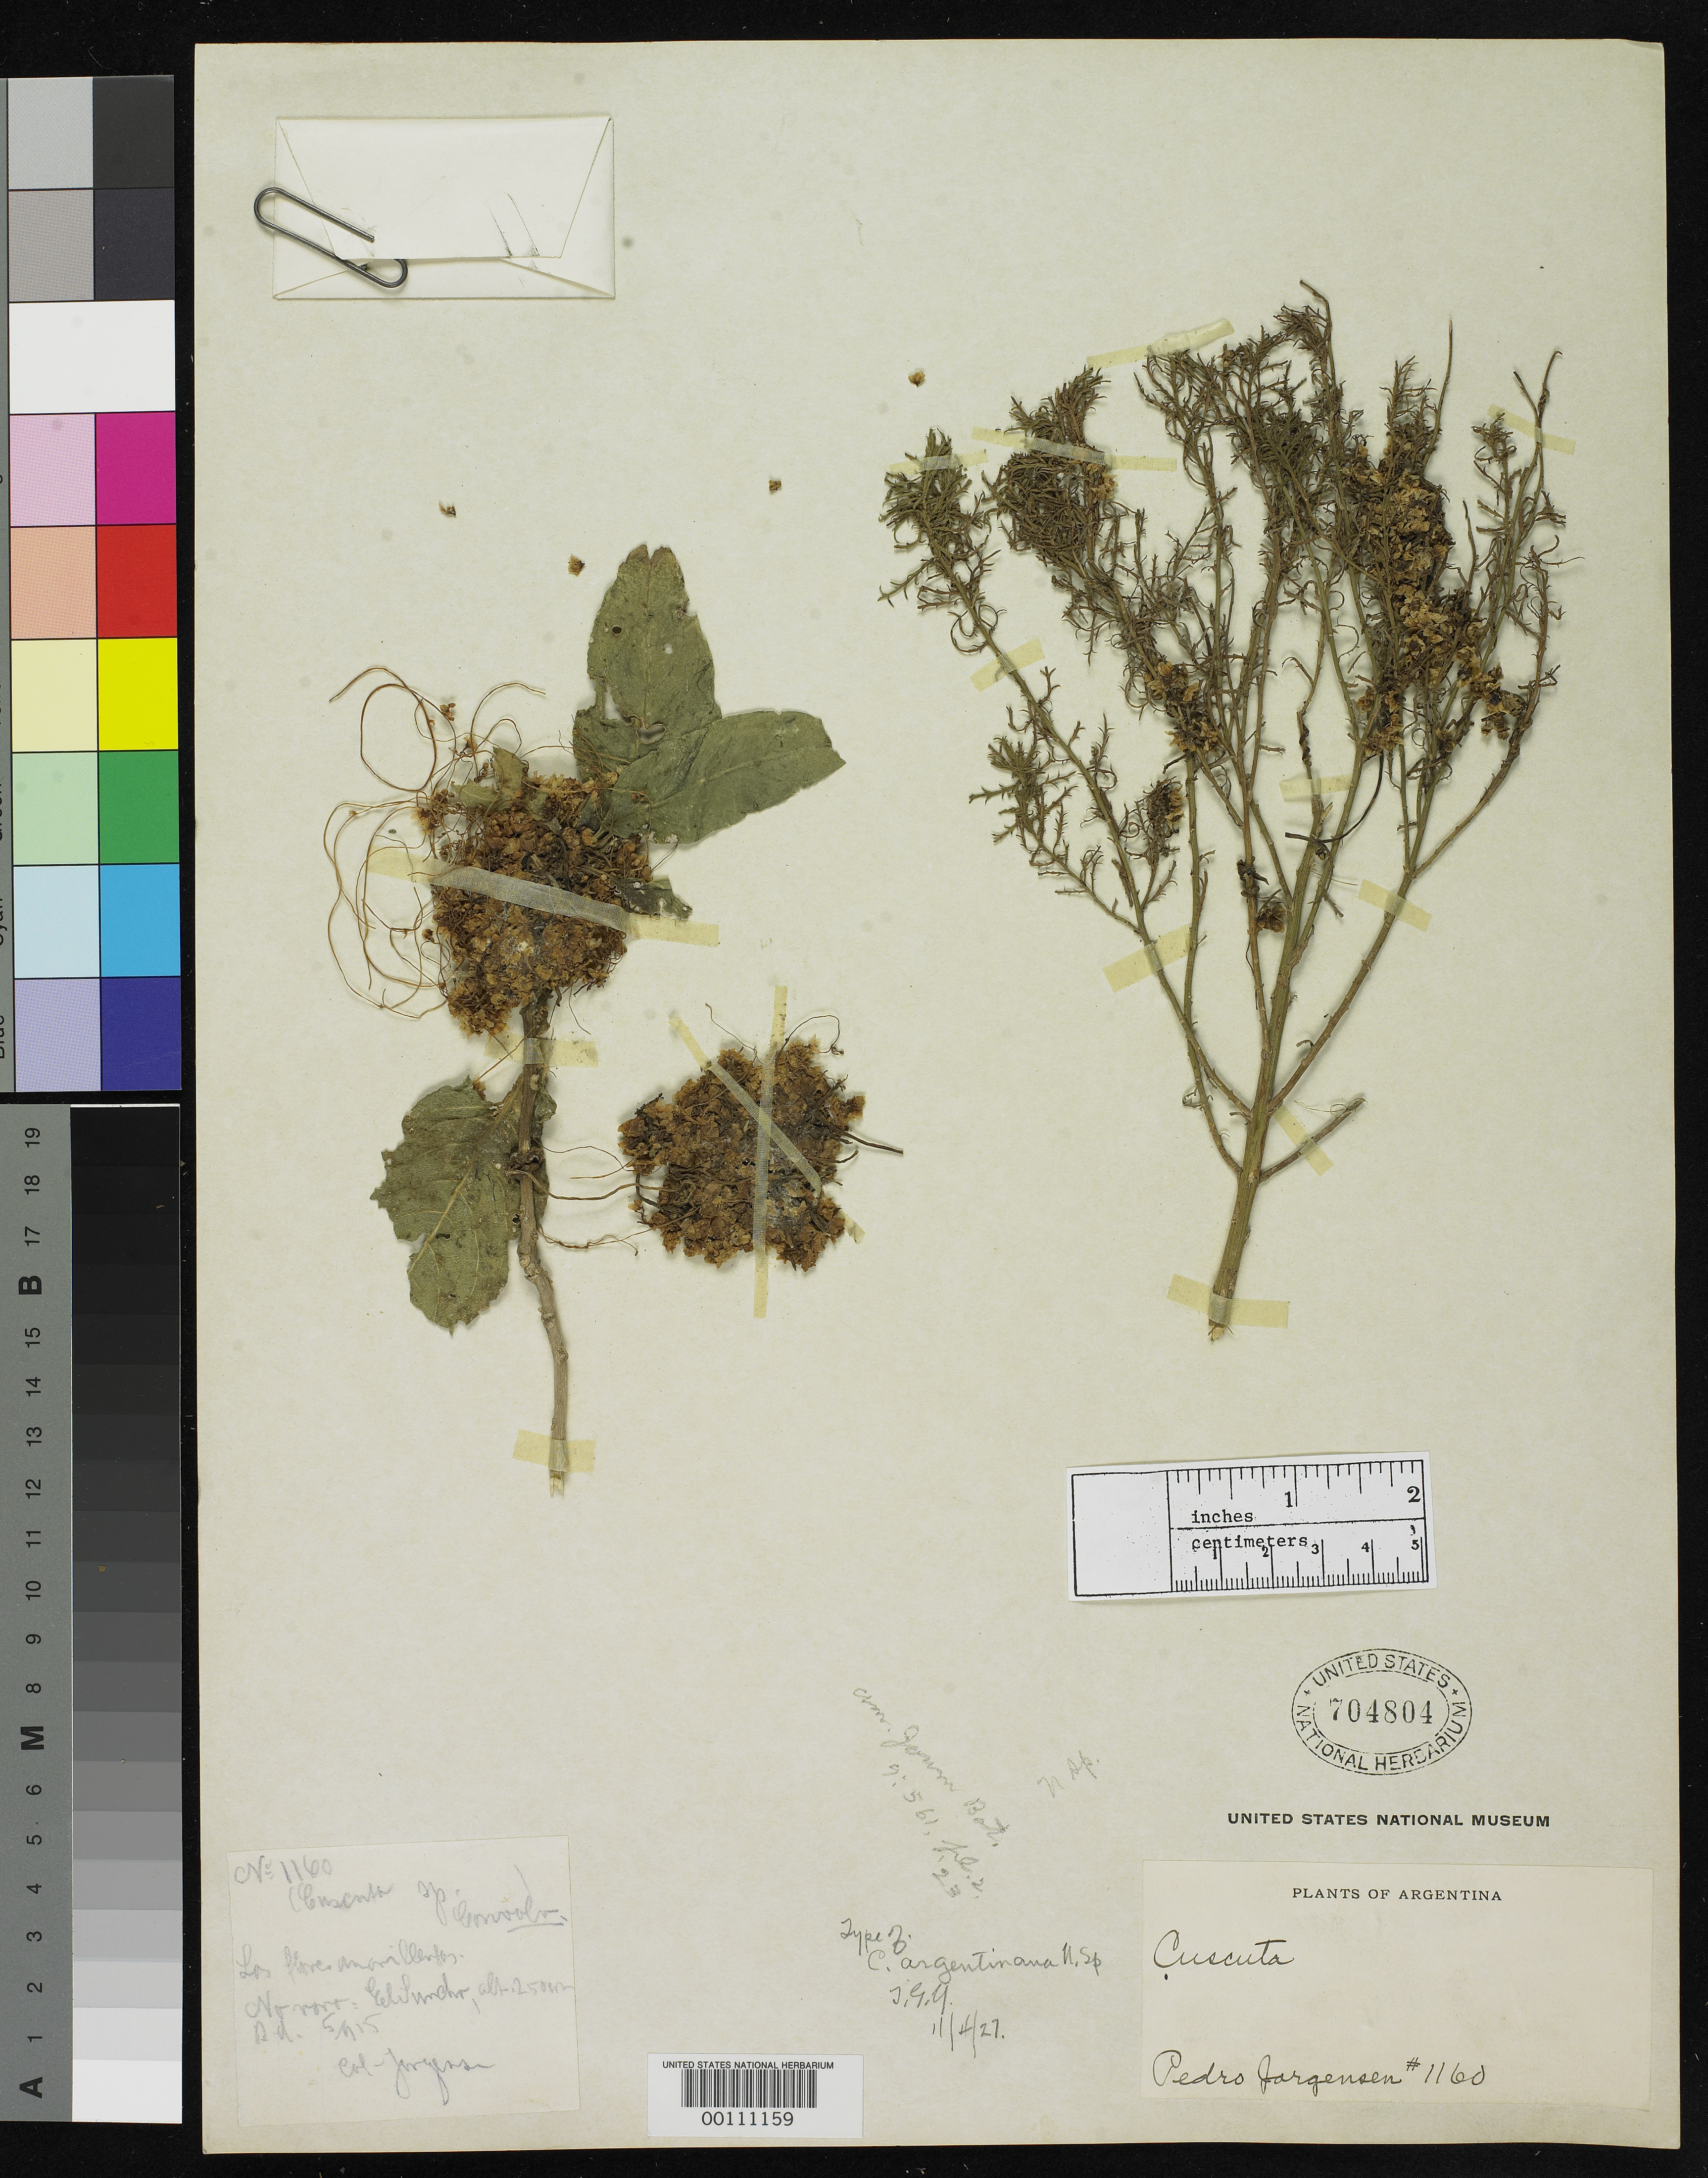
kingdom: Plantae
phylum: Tracheophyta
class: Magnoliopsida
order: Solanales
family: Convolvulaceae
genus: Cuscuta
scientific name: Cuscuta argentinana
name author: Yunck.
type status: Holotype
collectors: P. Jorgensen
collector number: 1160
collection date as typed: May 1915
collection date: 1915-05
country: Argentina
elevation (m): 2500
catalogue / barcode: US 704804